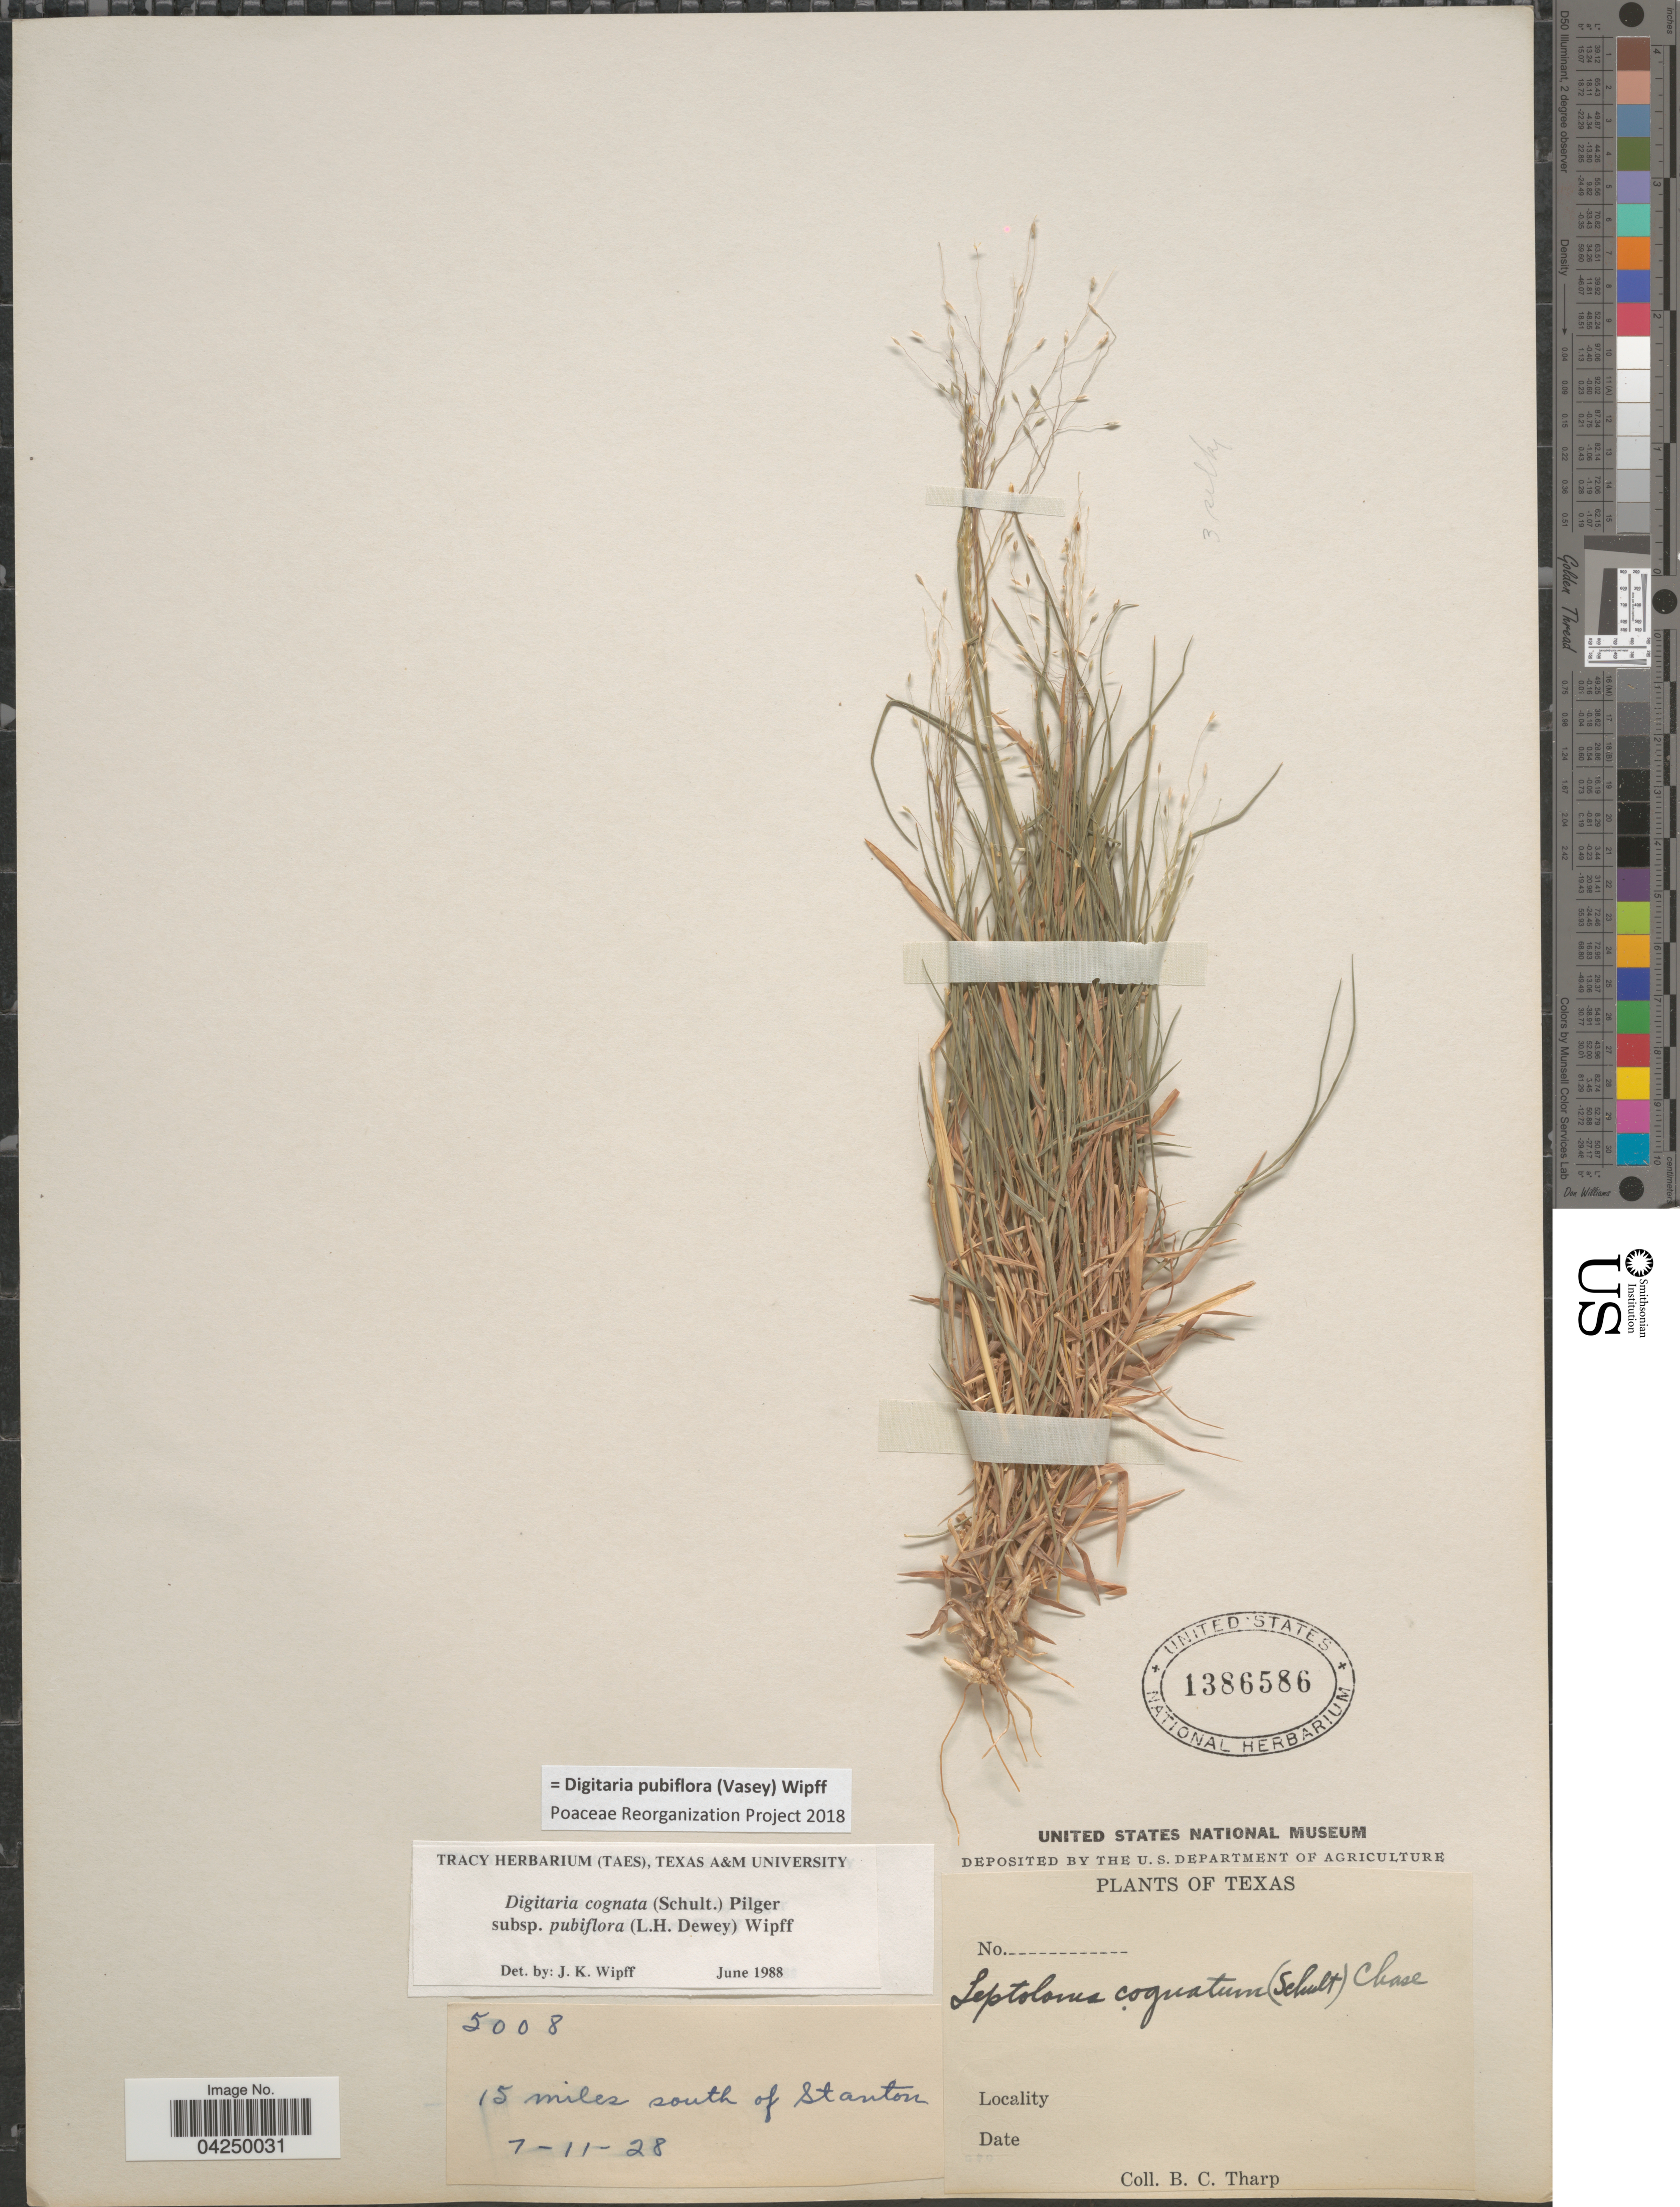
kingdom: Plantae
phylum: Tracheophyta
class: Liliopsida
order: Poales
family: Poaceae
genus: Digitaria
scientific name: Digitaria pubiflora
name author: (Vasey) Wipff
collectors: B. C. Tharp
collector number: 5008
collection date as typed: Transcribed d/m/y: 11/7/28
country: United States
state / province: Texas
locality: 15 miles south of Stanton.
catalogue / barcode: US 1386586